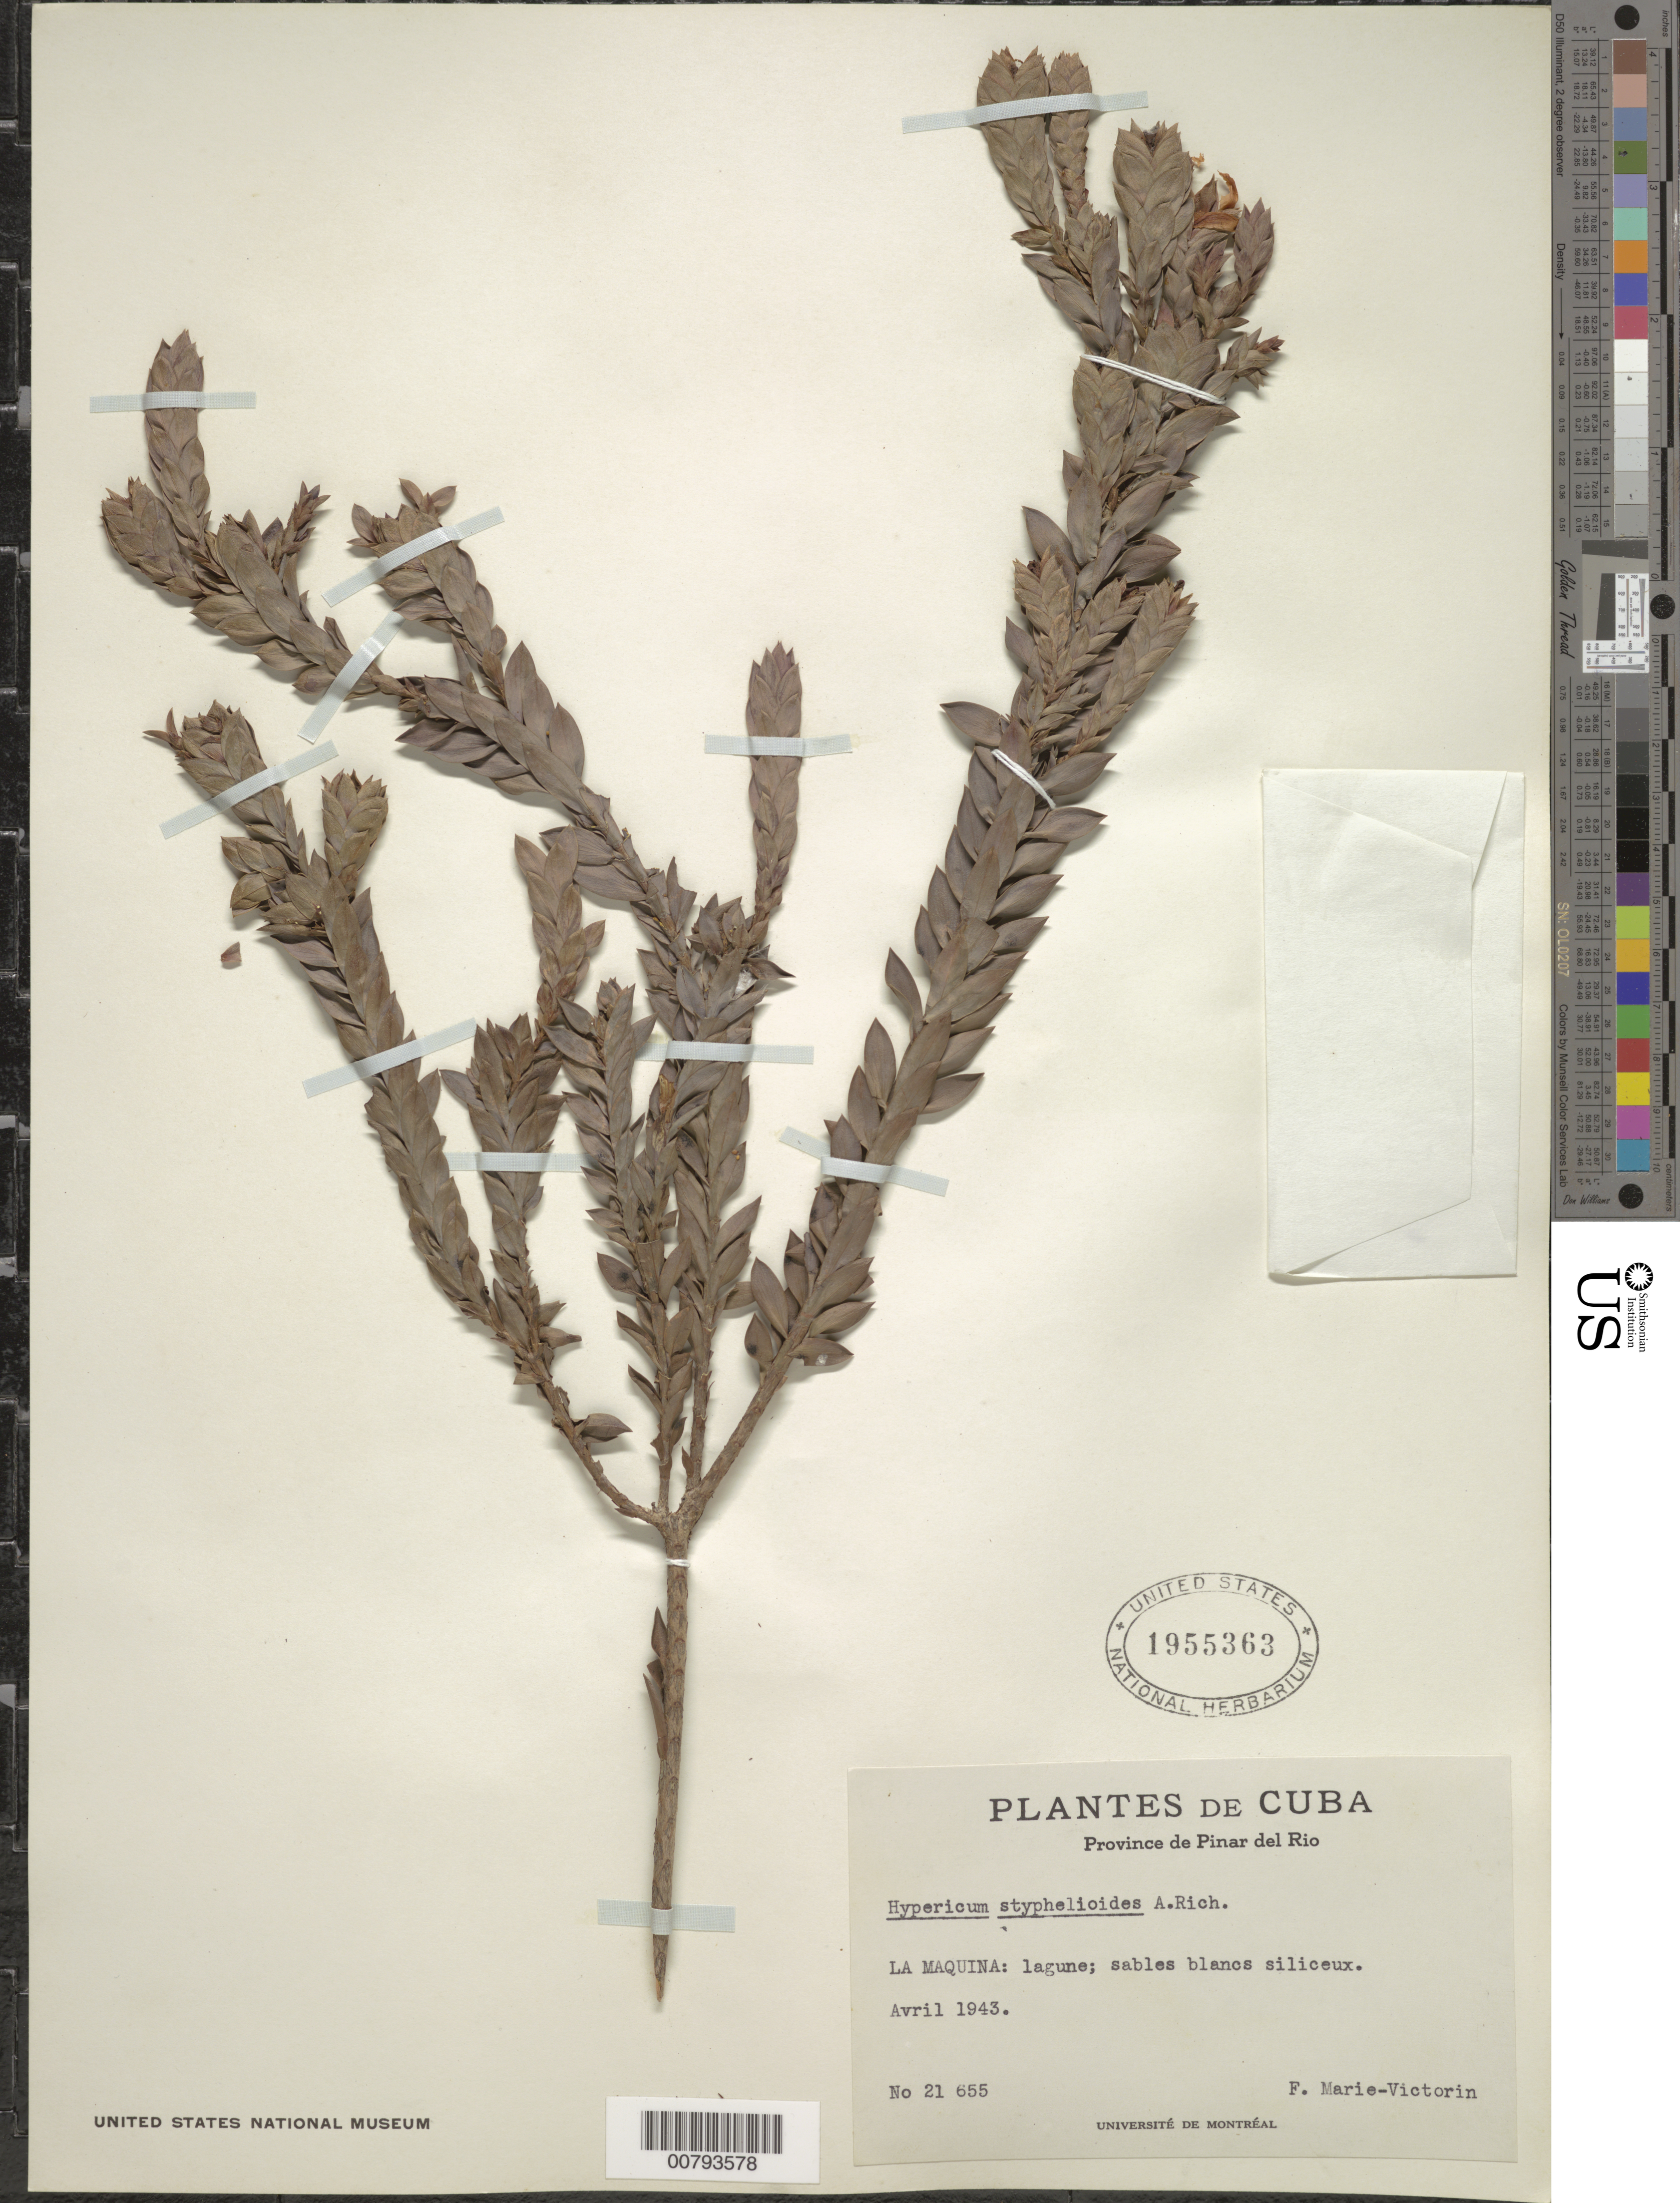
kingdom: Plantae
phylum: Tracheophyta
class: Magnoliopsida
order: Malpighiales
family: Hypericaceae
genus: Hypericum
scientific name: Hypericum styphelioides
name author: A. Rich.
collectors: Fr. Marie-Victorin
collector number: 21 655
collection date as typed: Apr 1943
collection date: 1943-04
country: Cuba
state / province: Pinar del Río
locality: La Maquina: Lagune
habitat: Sables blancs siliceux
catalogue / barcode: US 1955363